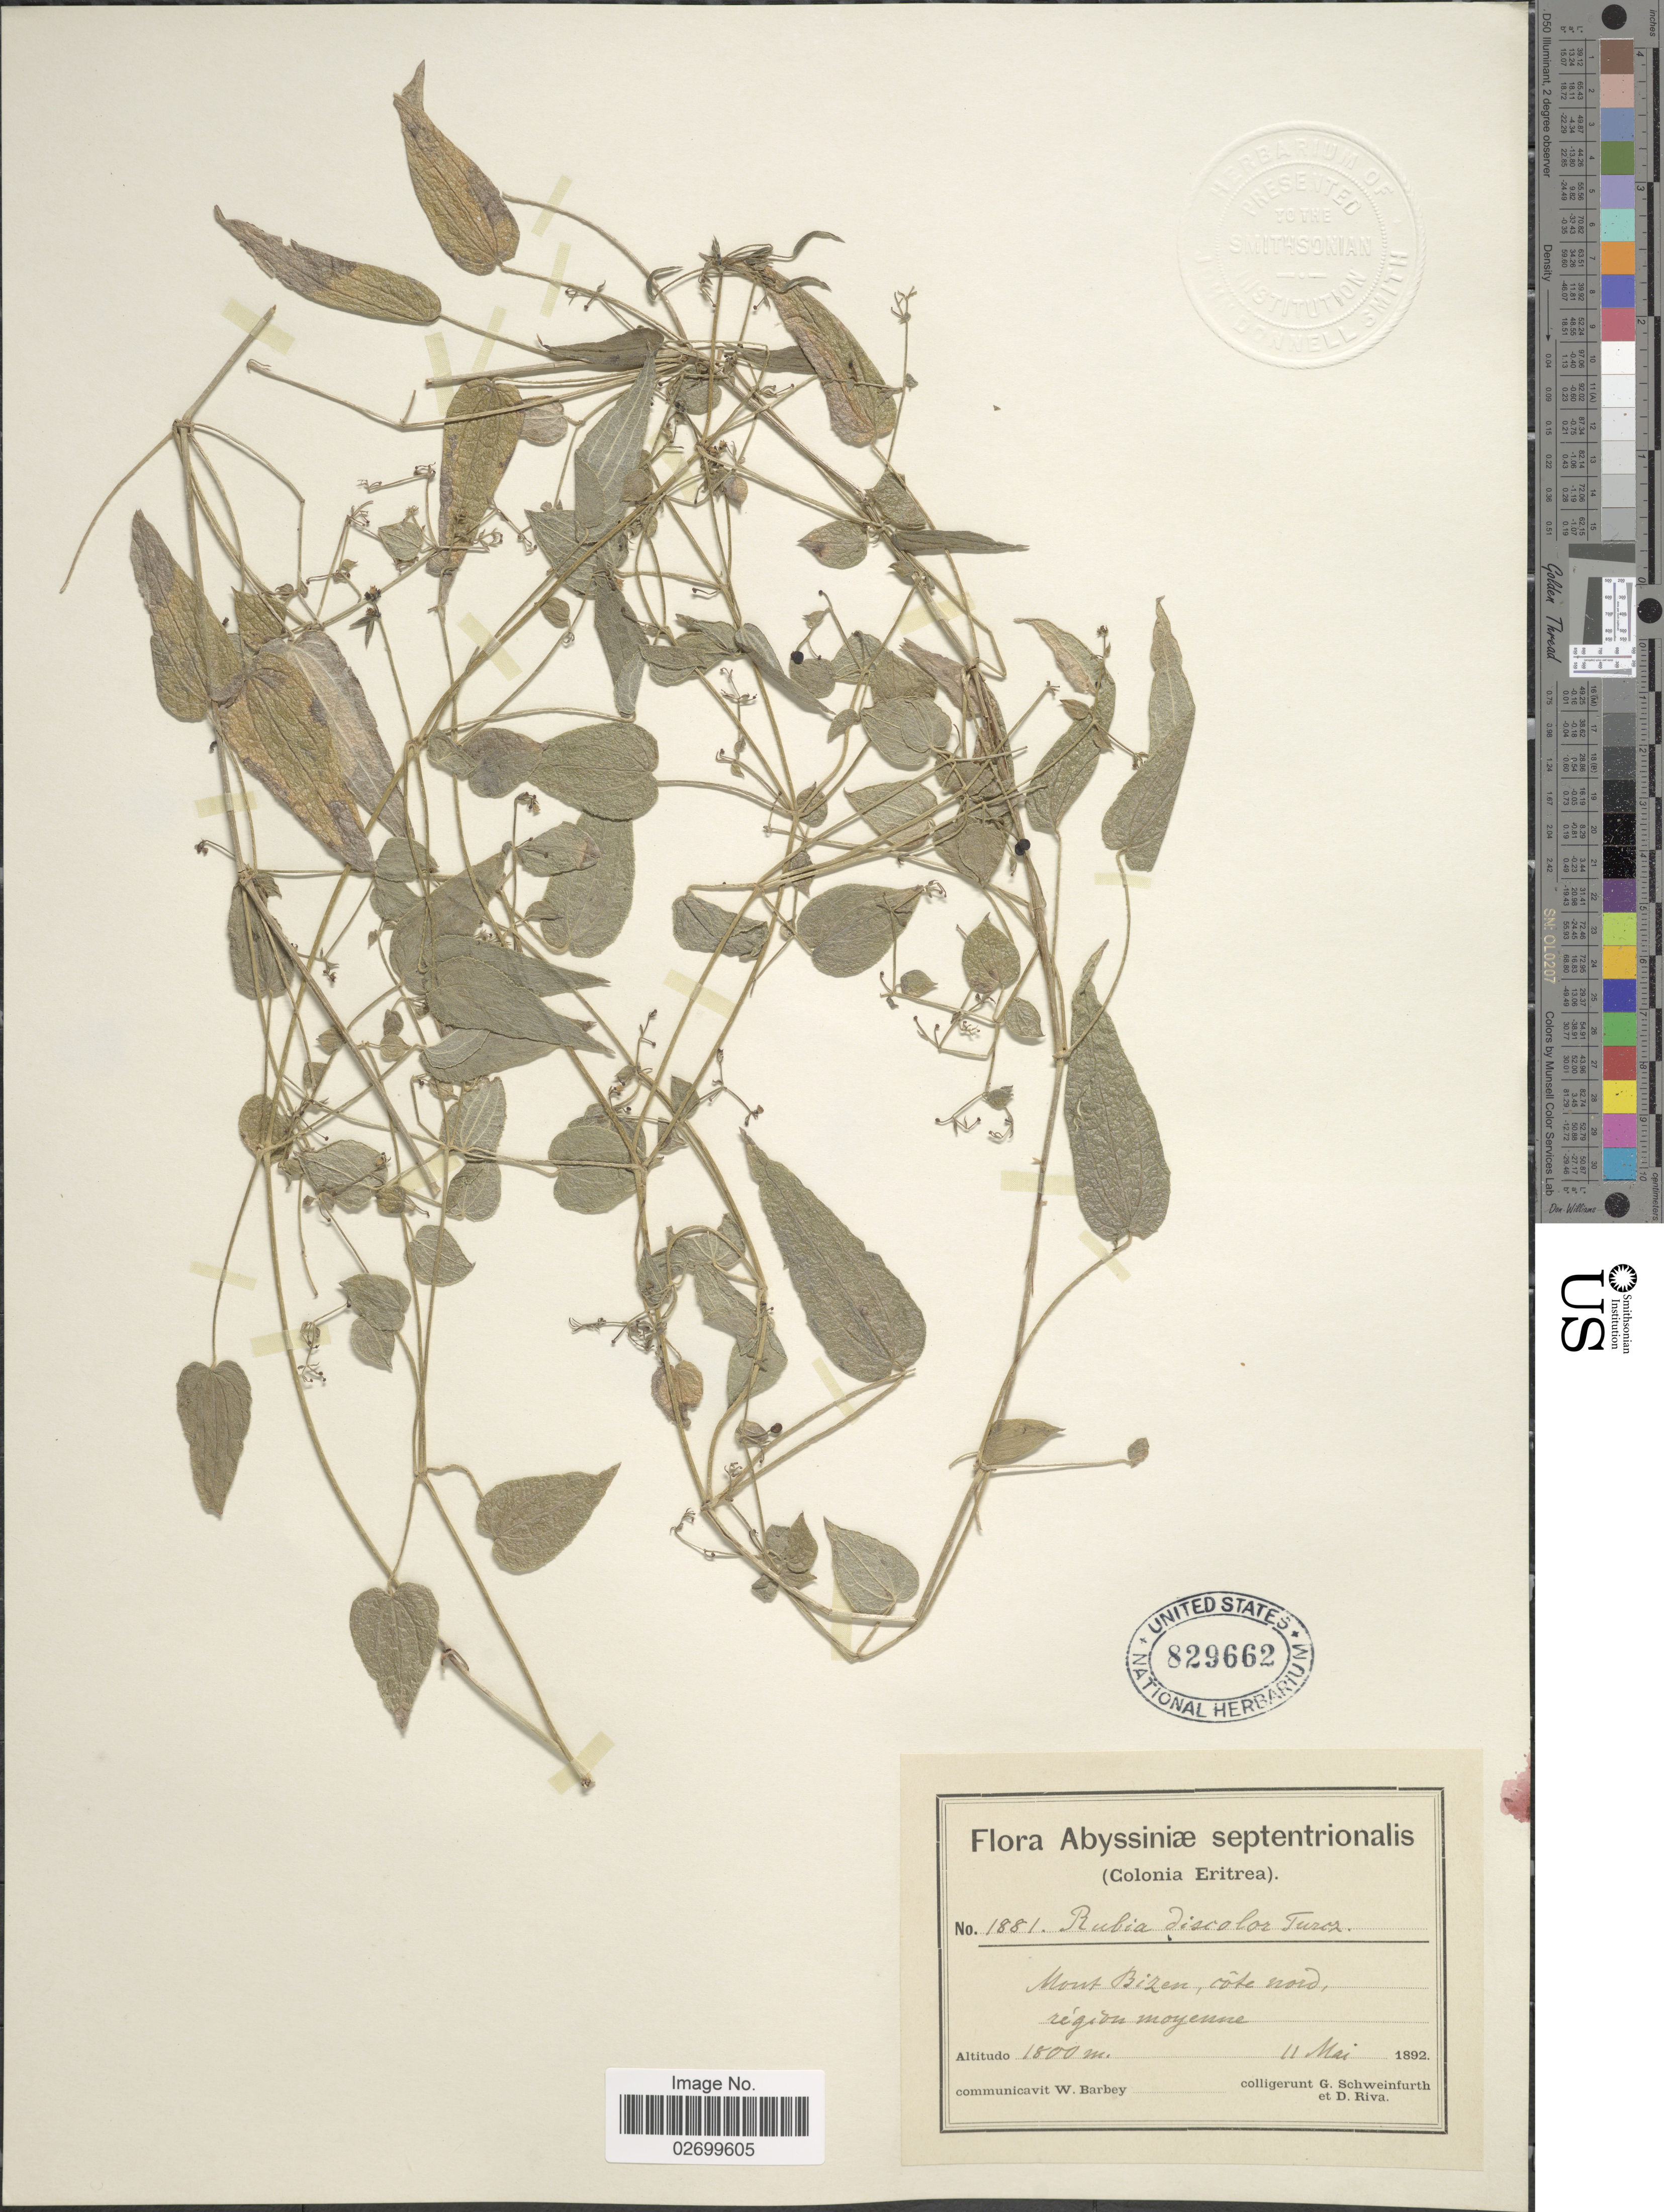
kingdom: Plantae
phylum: Tracheophyta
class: Magnoliopsida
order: Gentianales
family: Rubiaceae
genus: Rubia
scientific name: Rubia discolor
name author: Turcz.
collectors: G. A. Schweinfurth & D. Riva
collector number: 1881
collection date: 1892-05-11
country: Eritrea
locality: Abyssiniae septentrionalis, (Colonia Eritrea), Mont Bizen, cote nord, region moyenne.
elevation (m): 1800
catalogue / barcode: US 829662